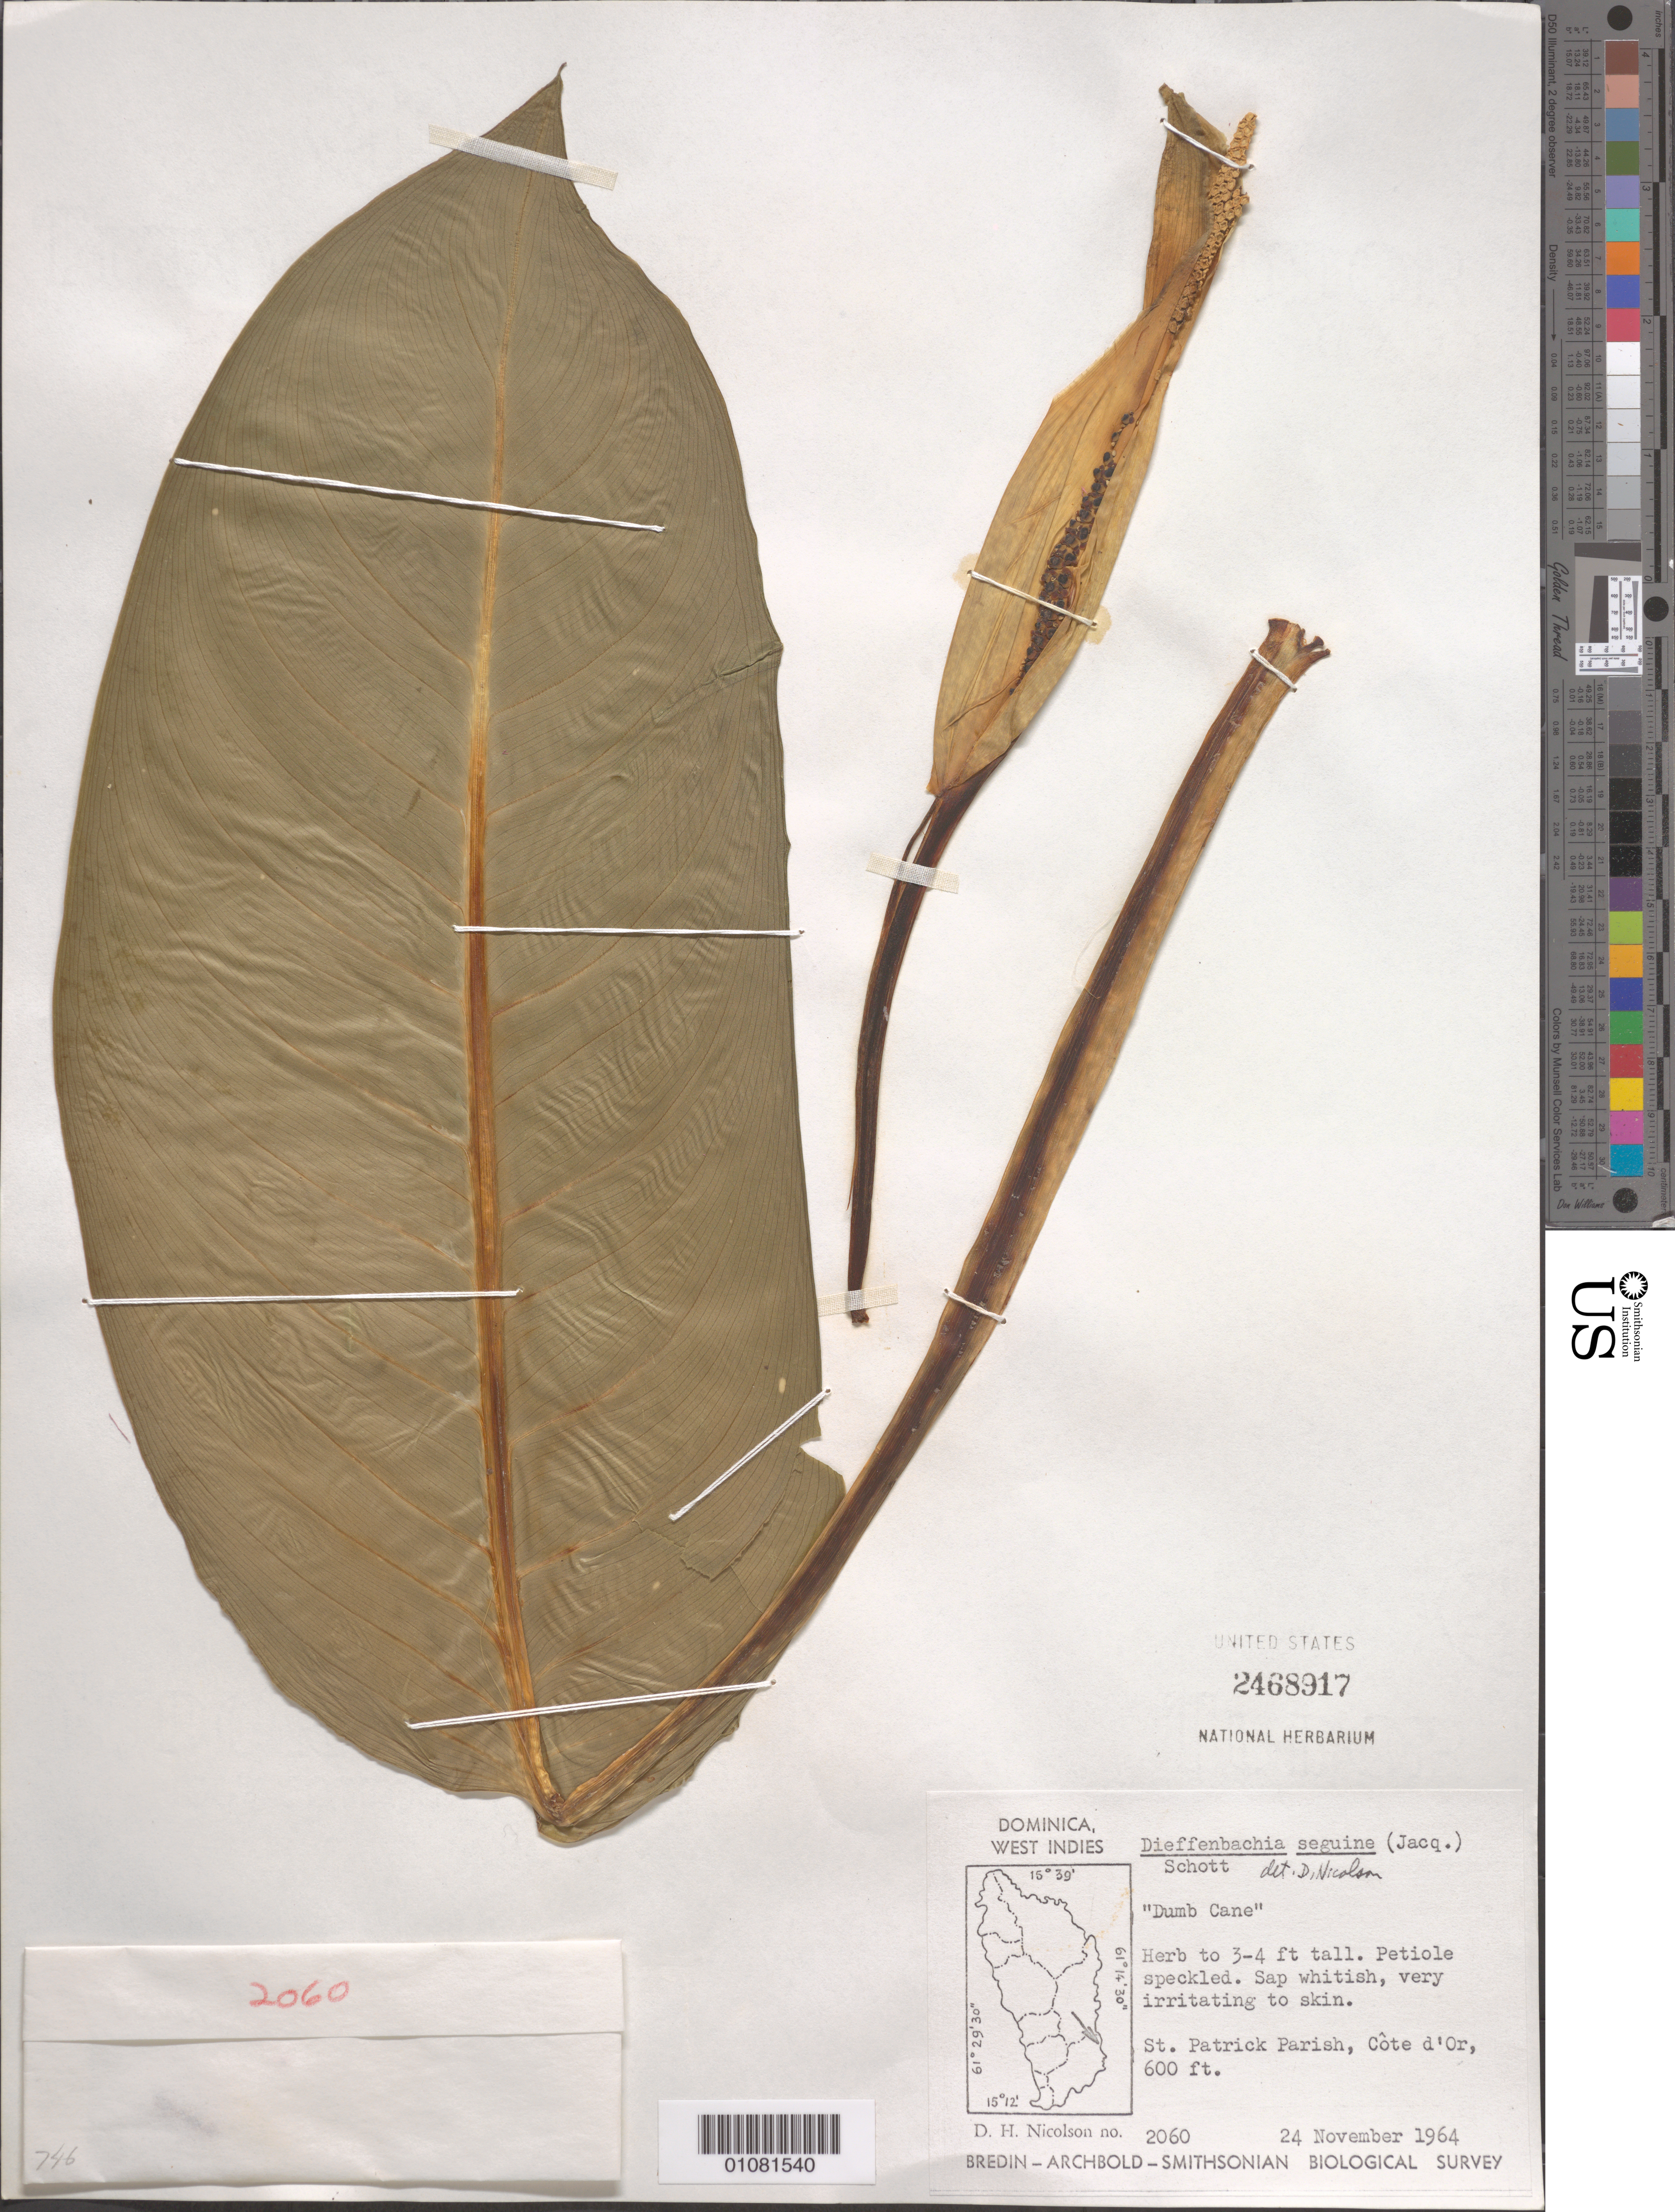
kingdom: Plantae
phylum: Tracheophyta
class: Liliopsida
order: Alismatales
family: Araceae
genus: Dieffenbachia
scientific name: Dieffenbachia seguine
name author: (Jacq.) Schott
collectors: D. H. Nicolson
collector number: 2060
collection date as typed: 24 Nov 1964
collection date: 1964-11-24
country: Dominica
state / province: St. Patrick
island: Dominica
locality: Côte d'Or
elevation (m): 183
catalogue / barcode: US 2468917